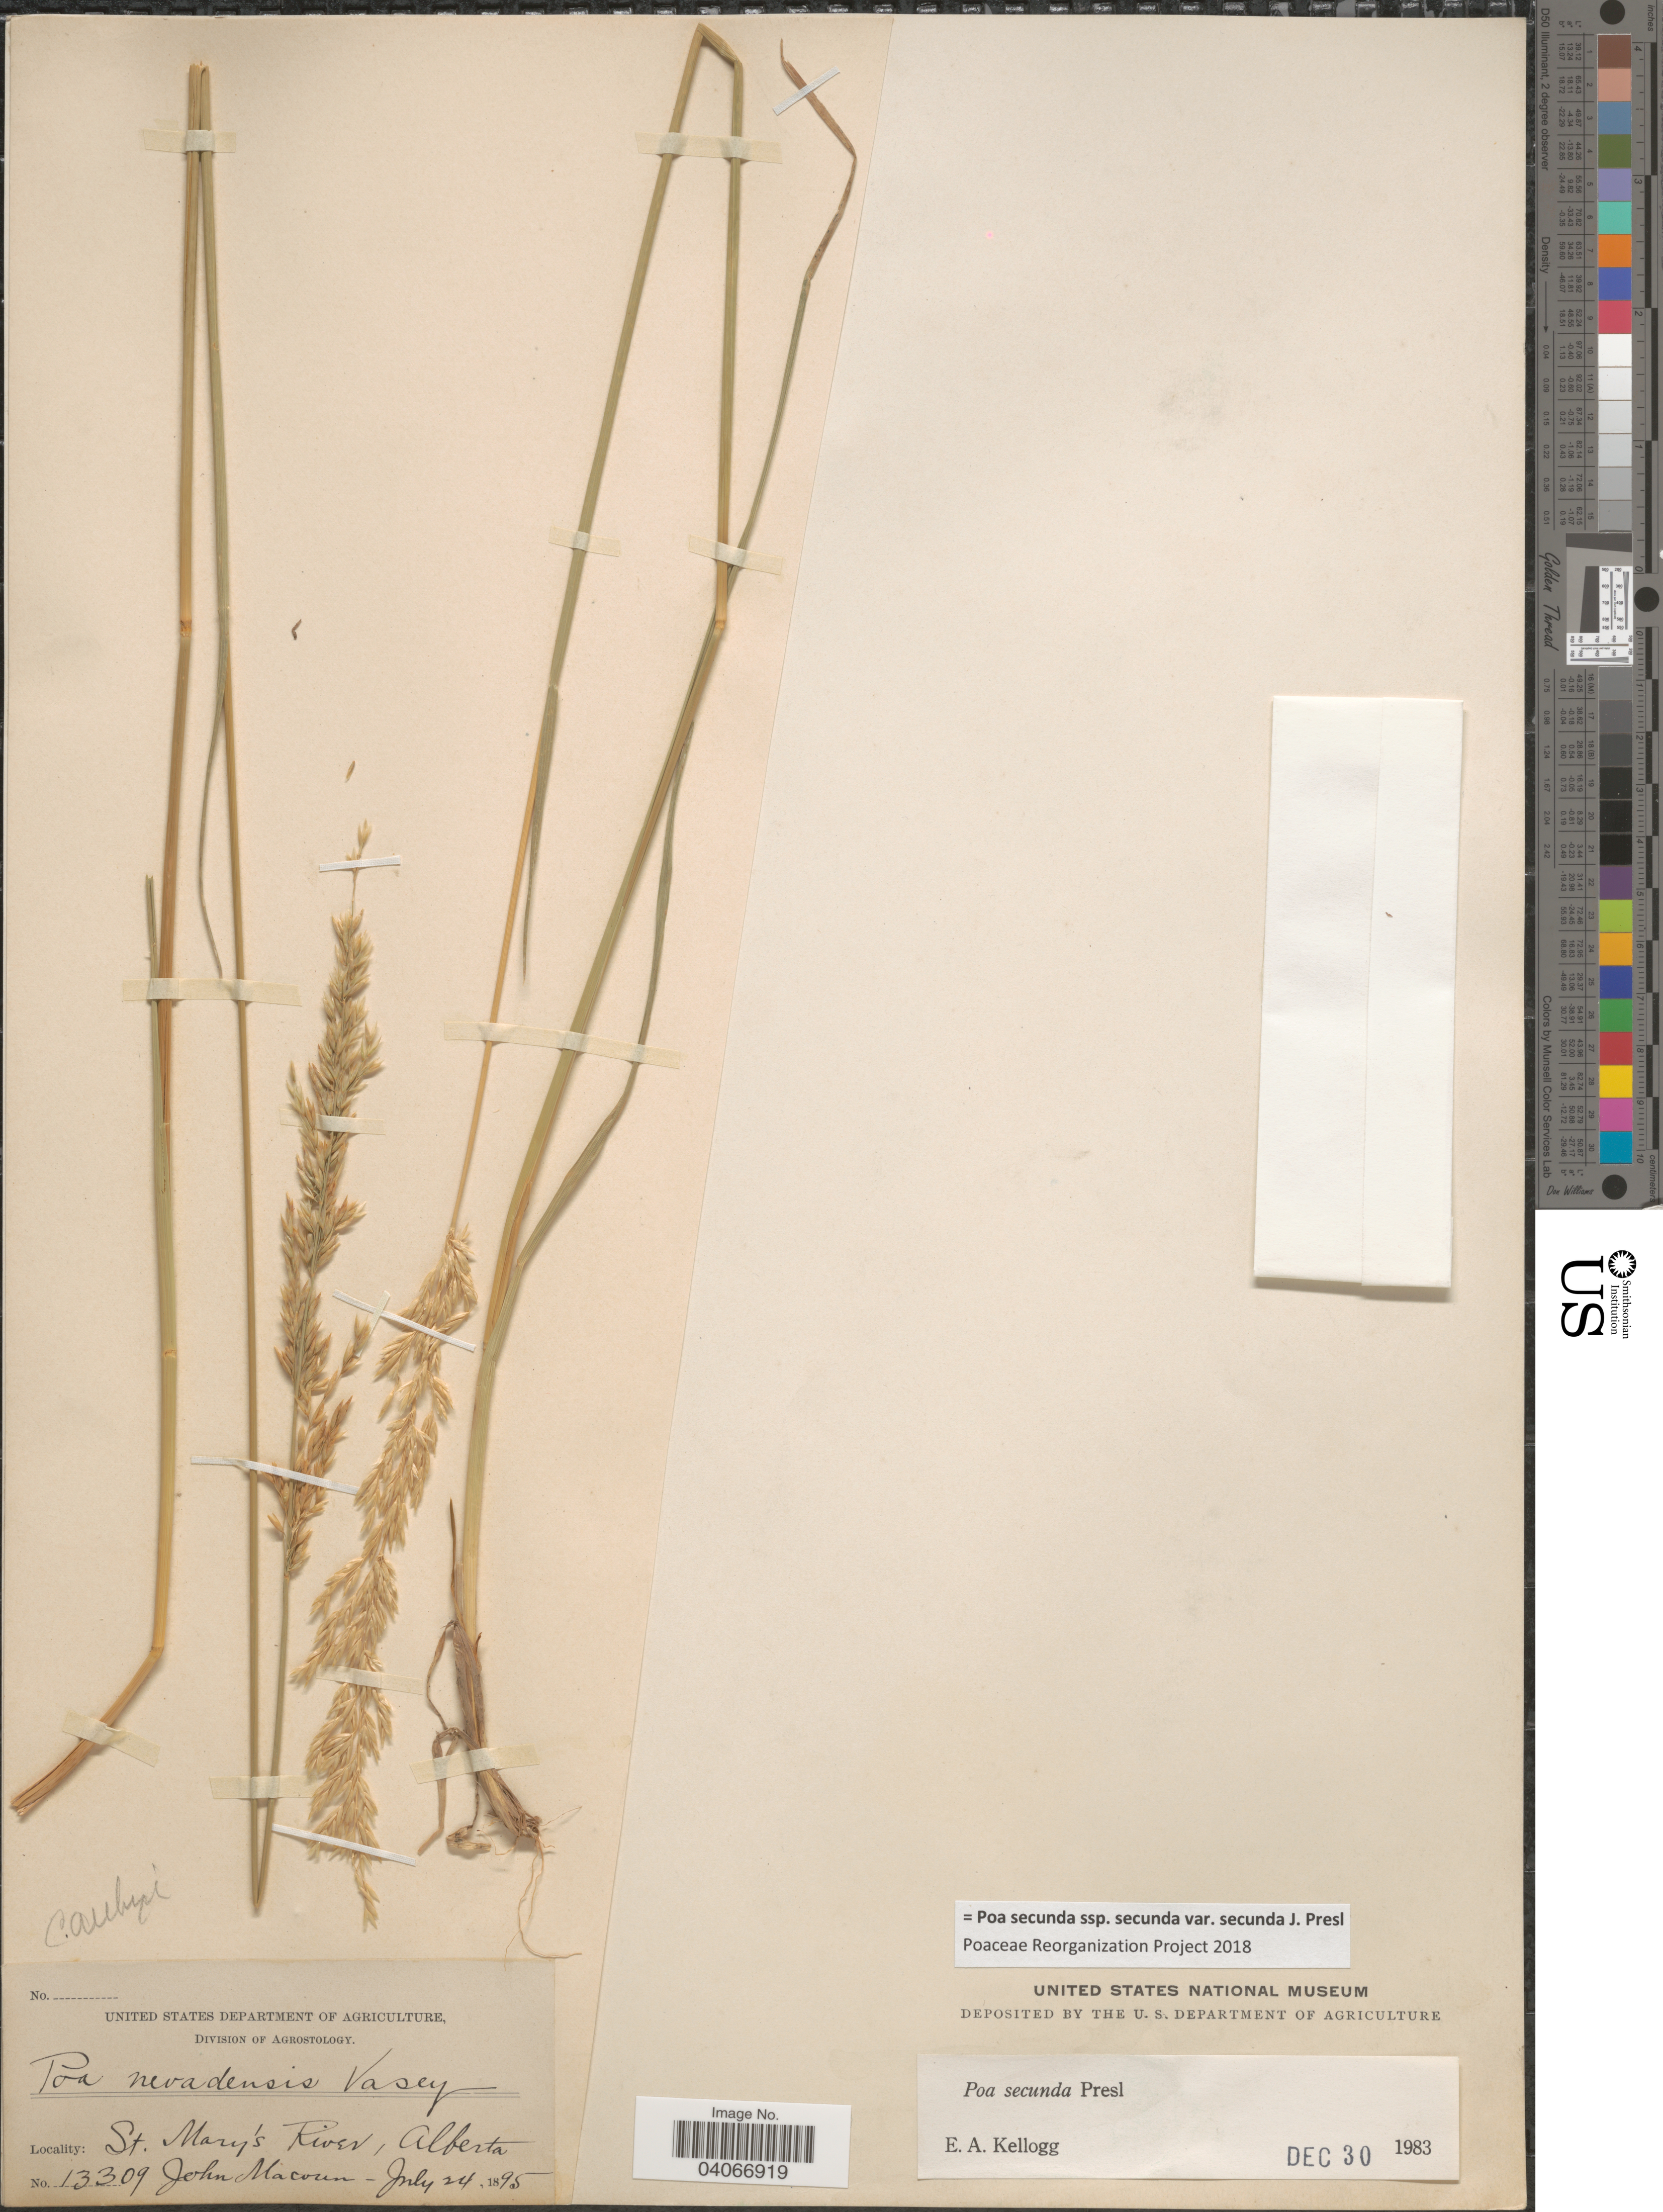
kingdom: Plantae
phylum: Tracheophyta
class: Liliopsida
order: Poales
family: Poaceae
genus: Poa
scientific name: Poa secunda subsp. secunda var. secunda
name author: J. Presl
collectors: J. Macoun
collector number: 13309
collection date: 1895-07-24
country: Canada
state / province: Alberta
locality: St. Mary's River.